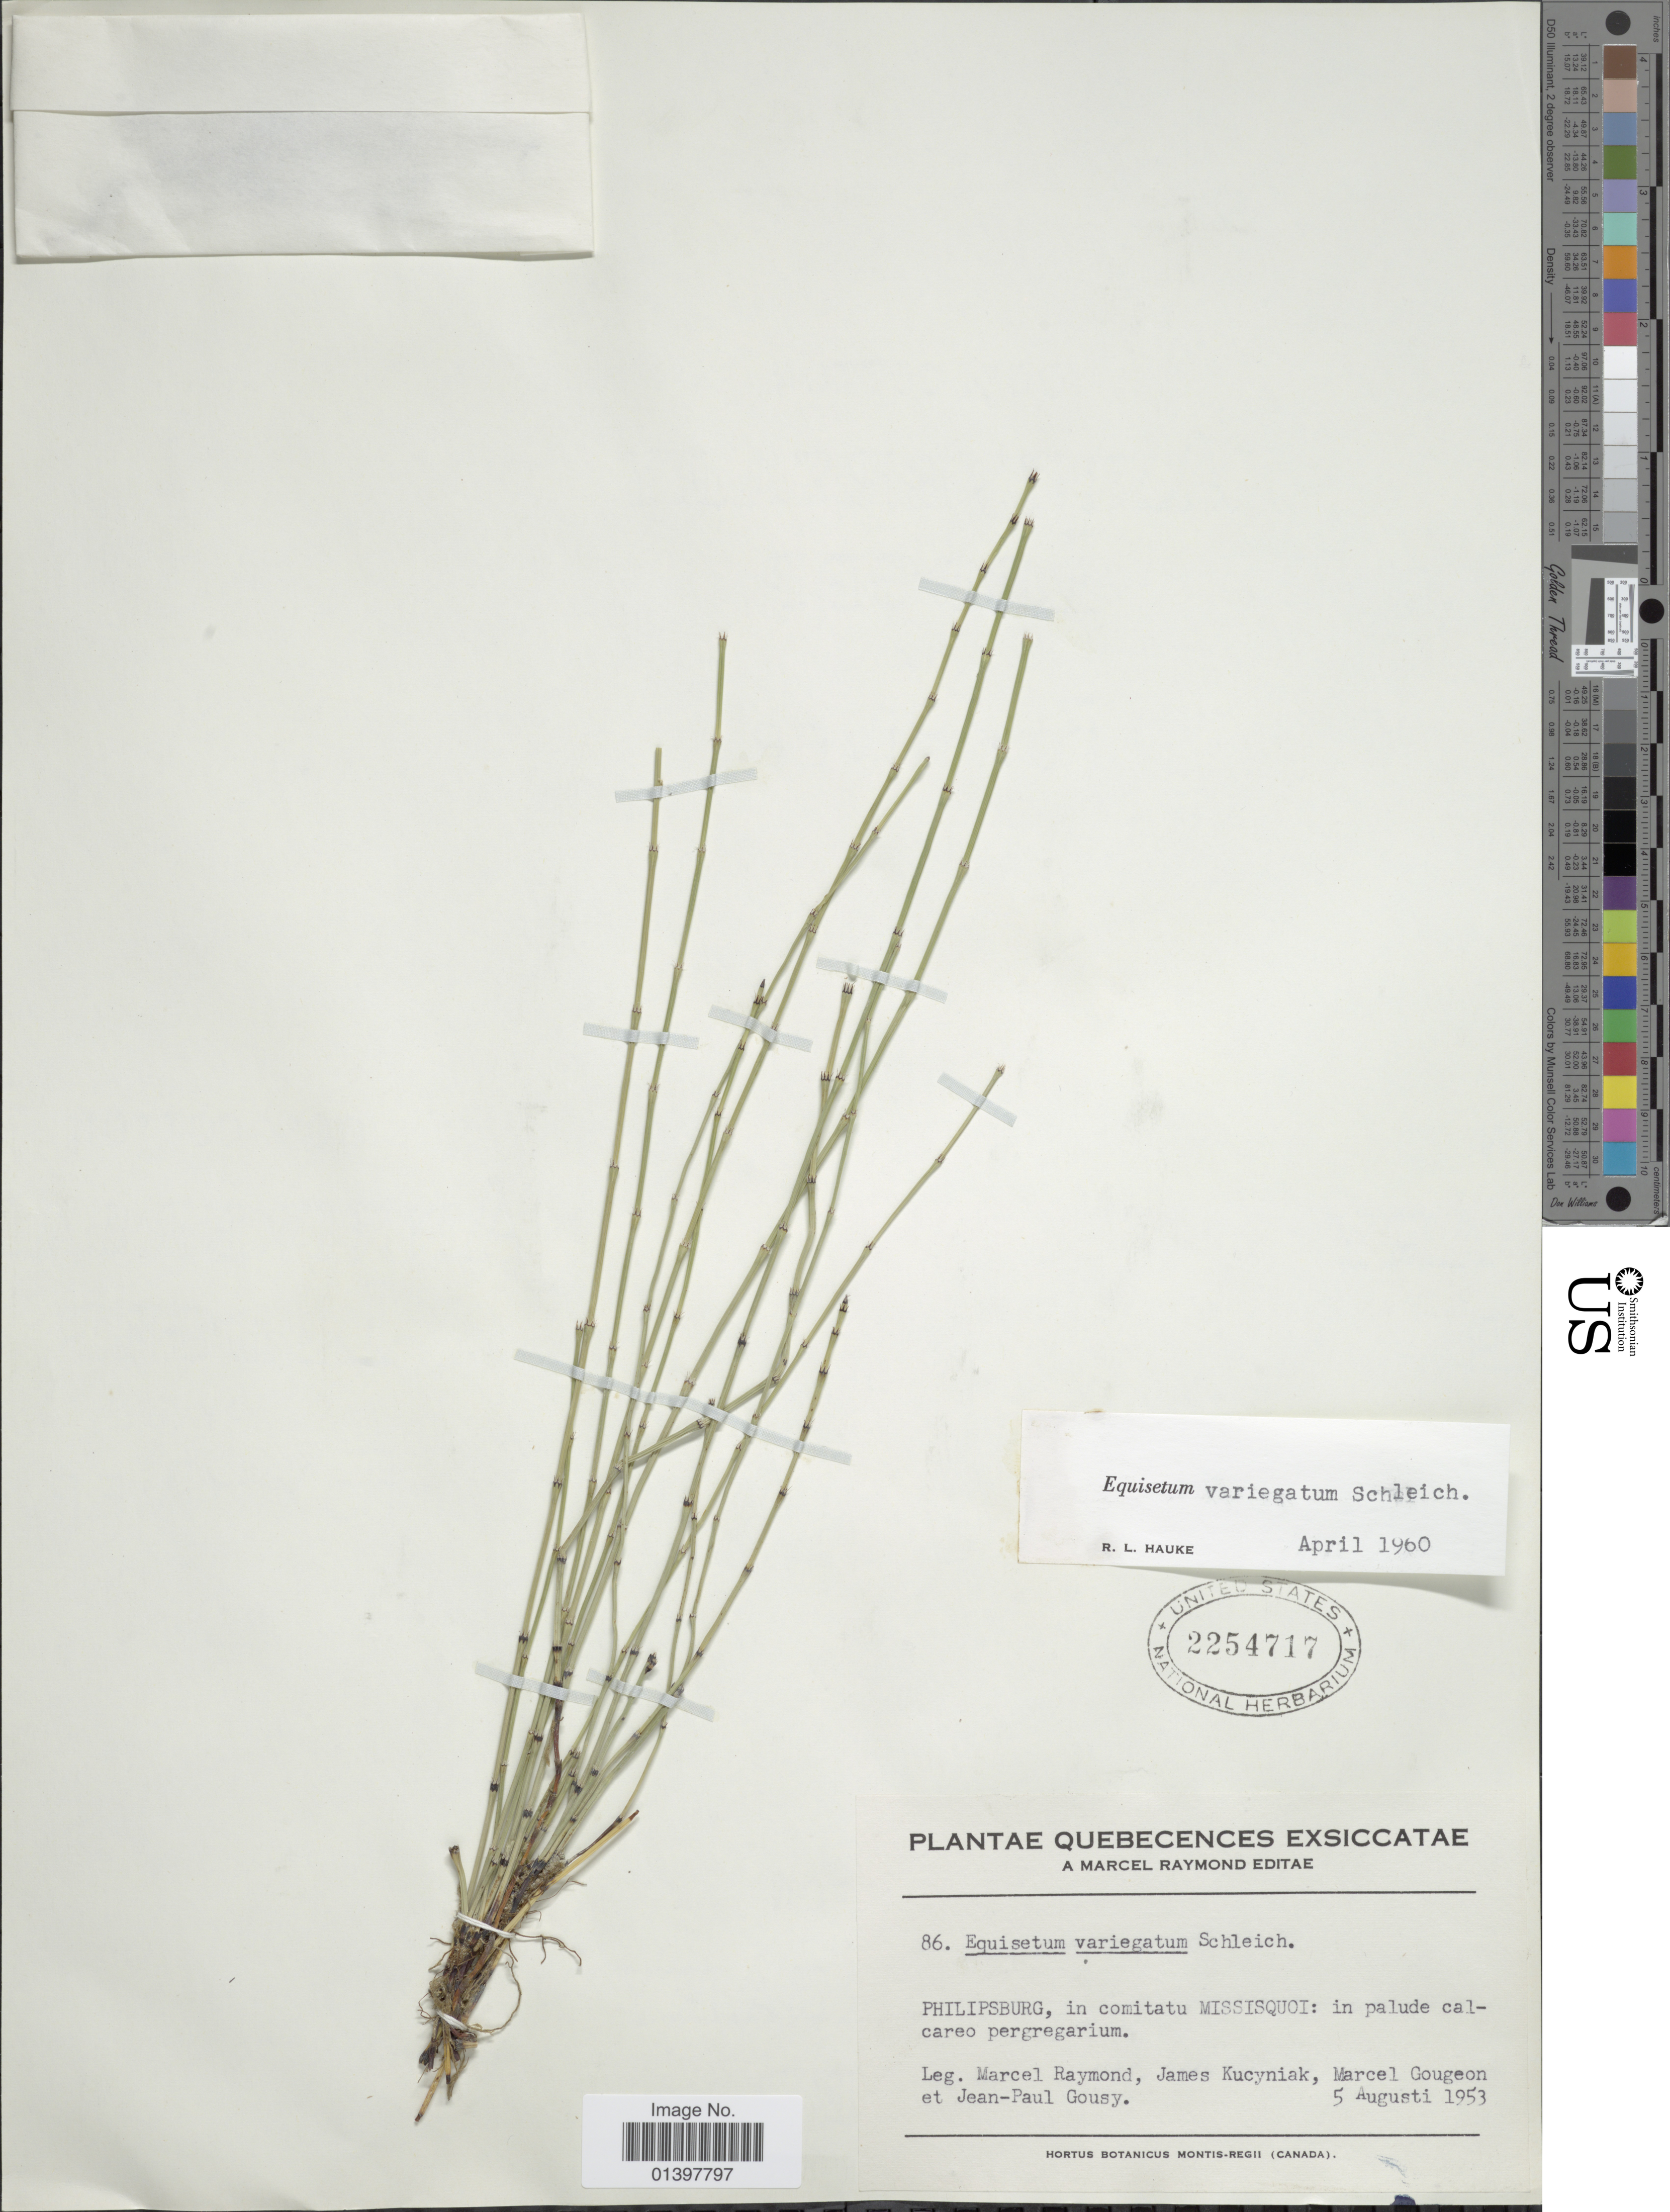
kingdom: Plantae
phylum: Tracheophyta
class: Polypodiopsida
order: Equisetales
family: Equisetaceae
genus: Equisetum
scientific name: Equisetum variegatum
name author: Schleich. ex F. Weber & D. Mohr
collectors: M. Raymond, J. Kucyniak, M. Gougeon & J. Gousy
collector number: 86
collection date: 1953-08-05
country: Canada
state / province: Quebec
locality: Philipsburg, in comitatu Missisquoi: in palude calcareo pergregarium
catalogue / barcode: US 2254717